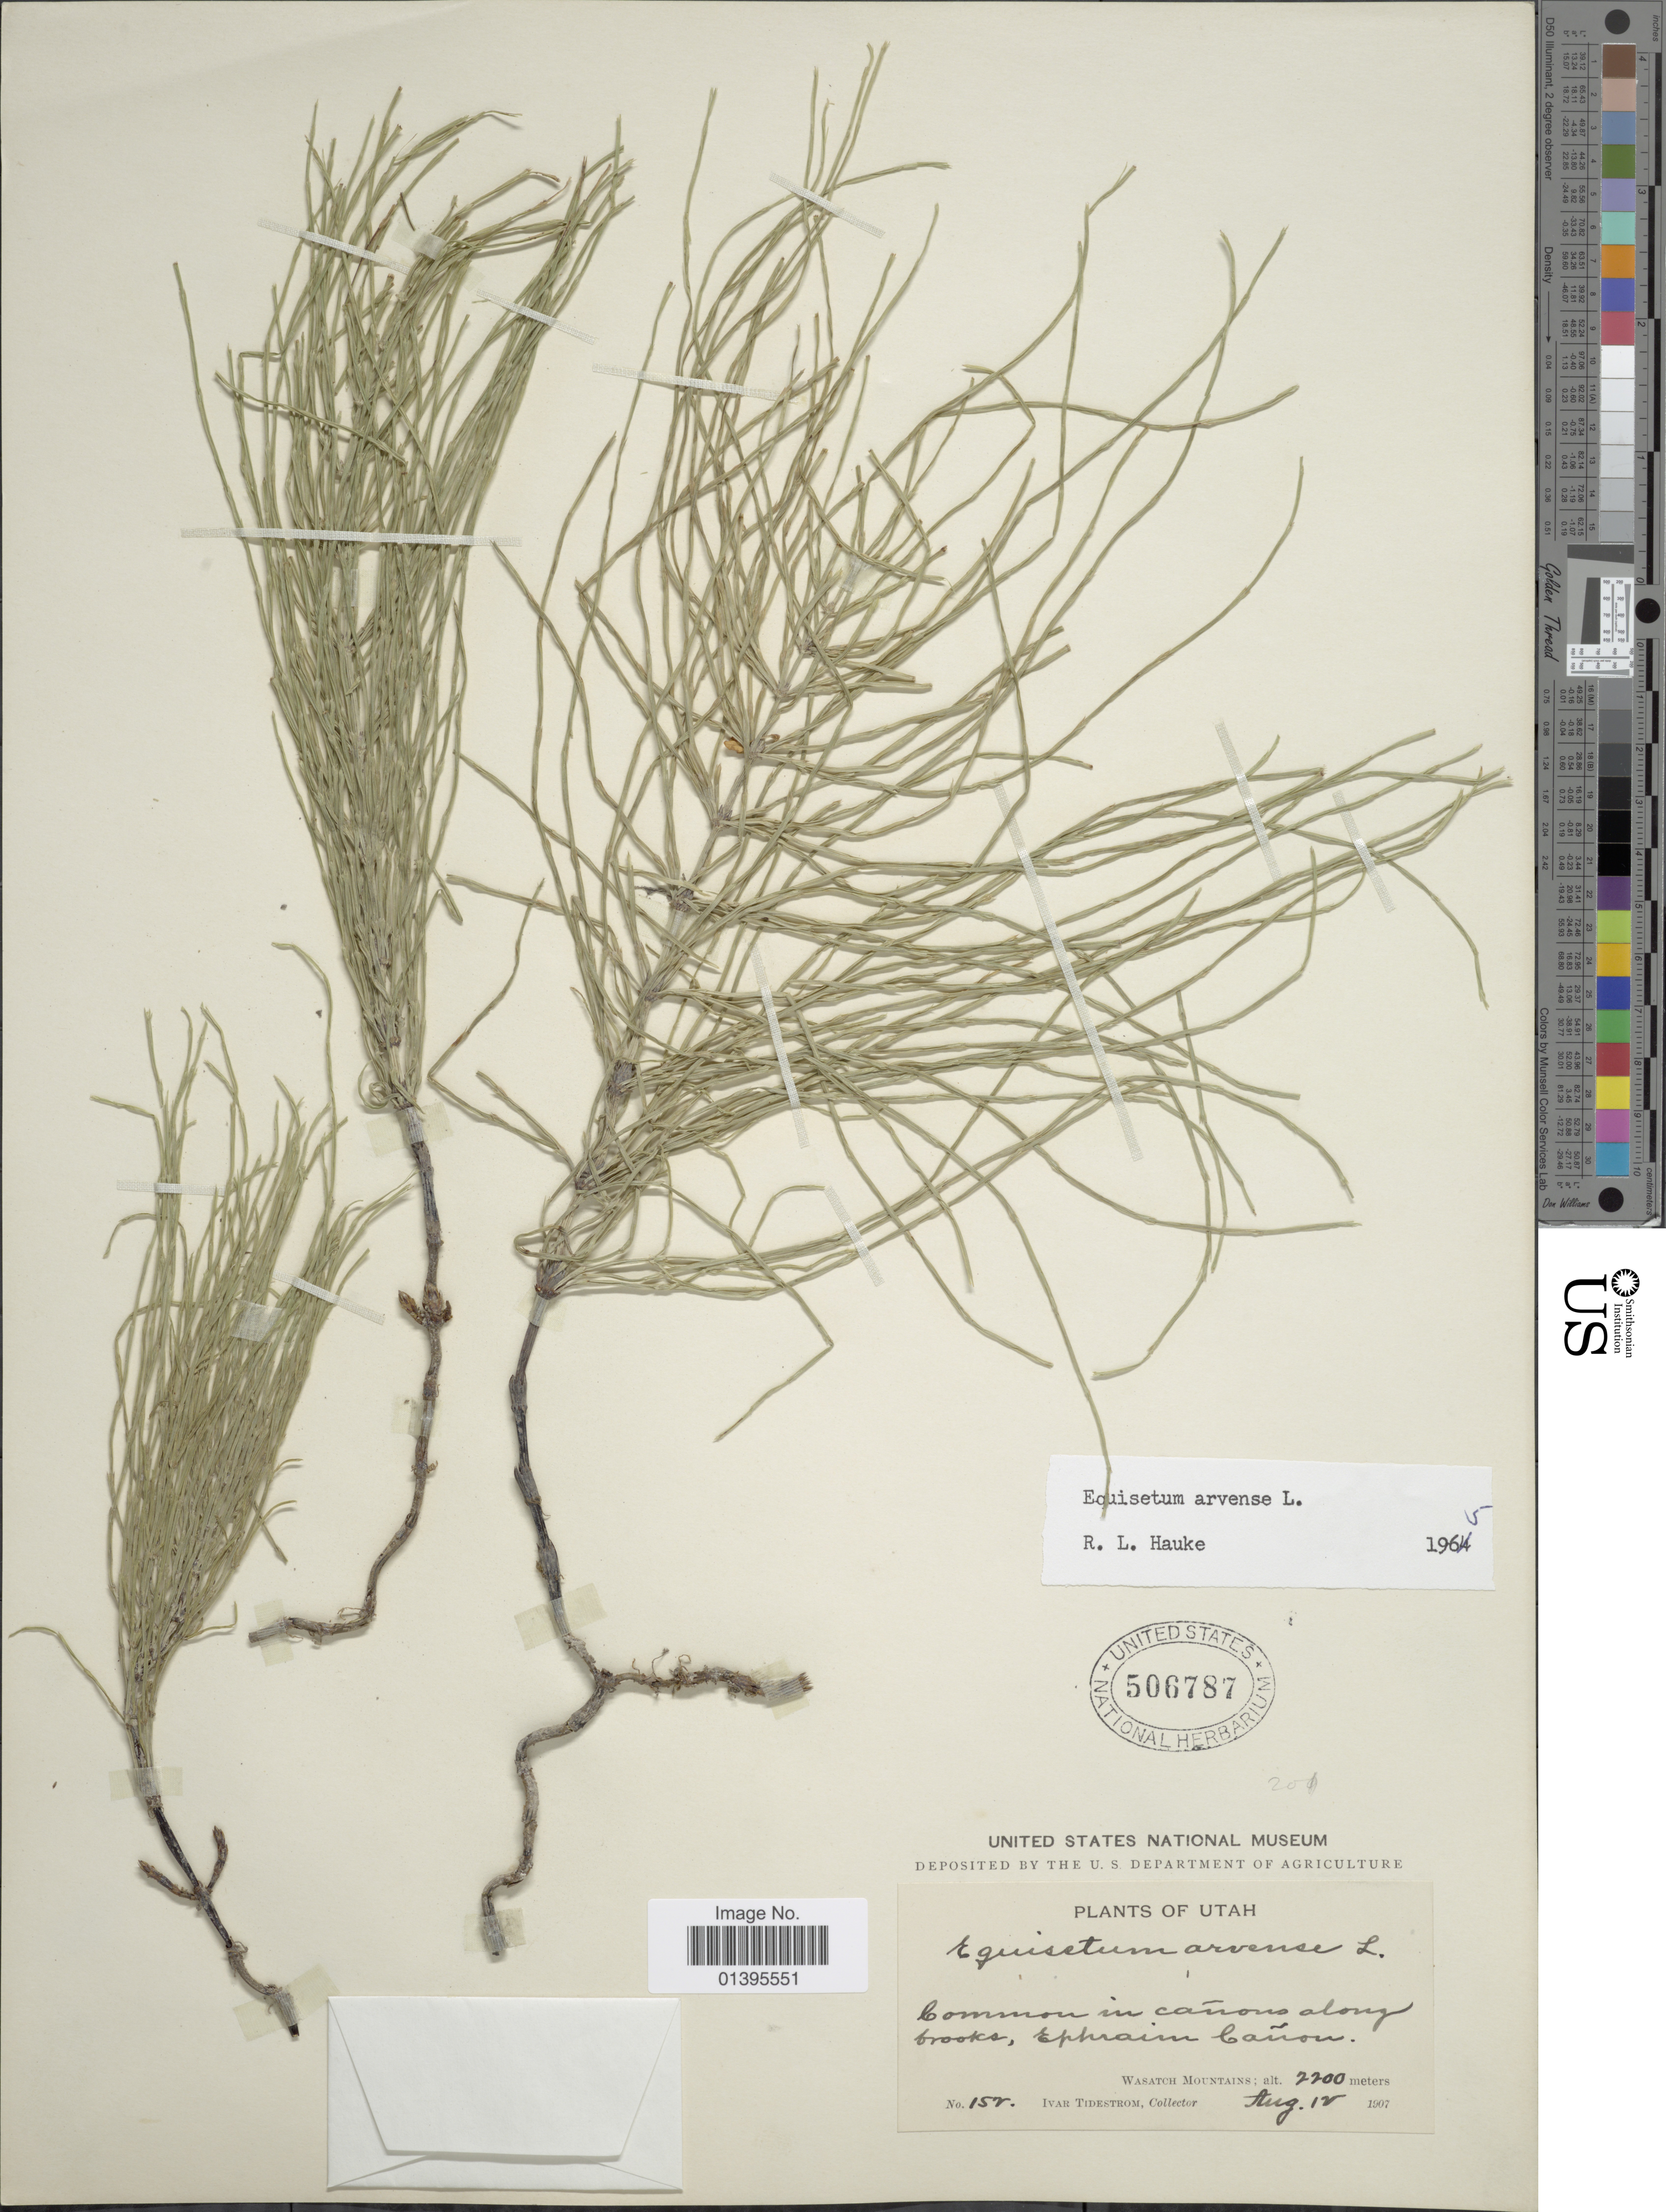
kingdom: Plantae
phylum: Tracheophyta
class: Polypodiopsida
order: Equisetales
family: Equisetaceae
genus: Equisetum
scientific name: Equisetum arvense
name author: L.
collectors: I. F. Tidestrom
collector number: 152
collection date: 1907-08-12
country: United States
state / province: Utah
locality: In cañons along brooks, Ephraim Cañon, Wasatch Mountains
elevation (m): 2200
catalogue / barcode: US 506787